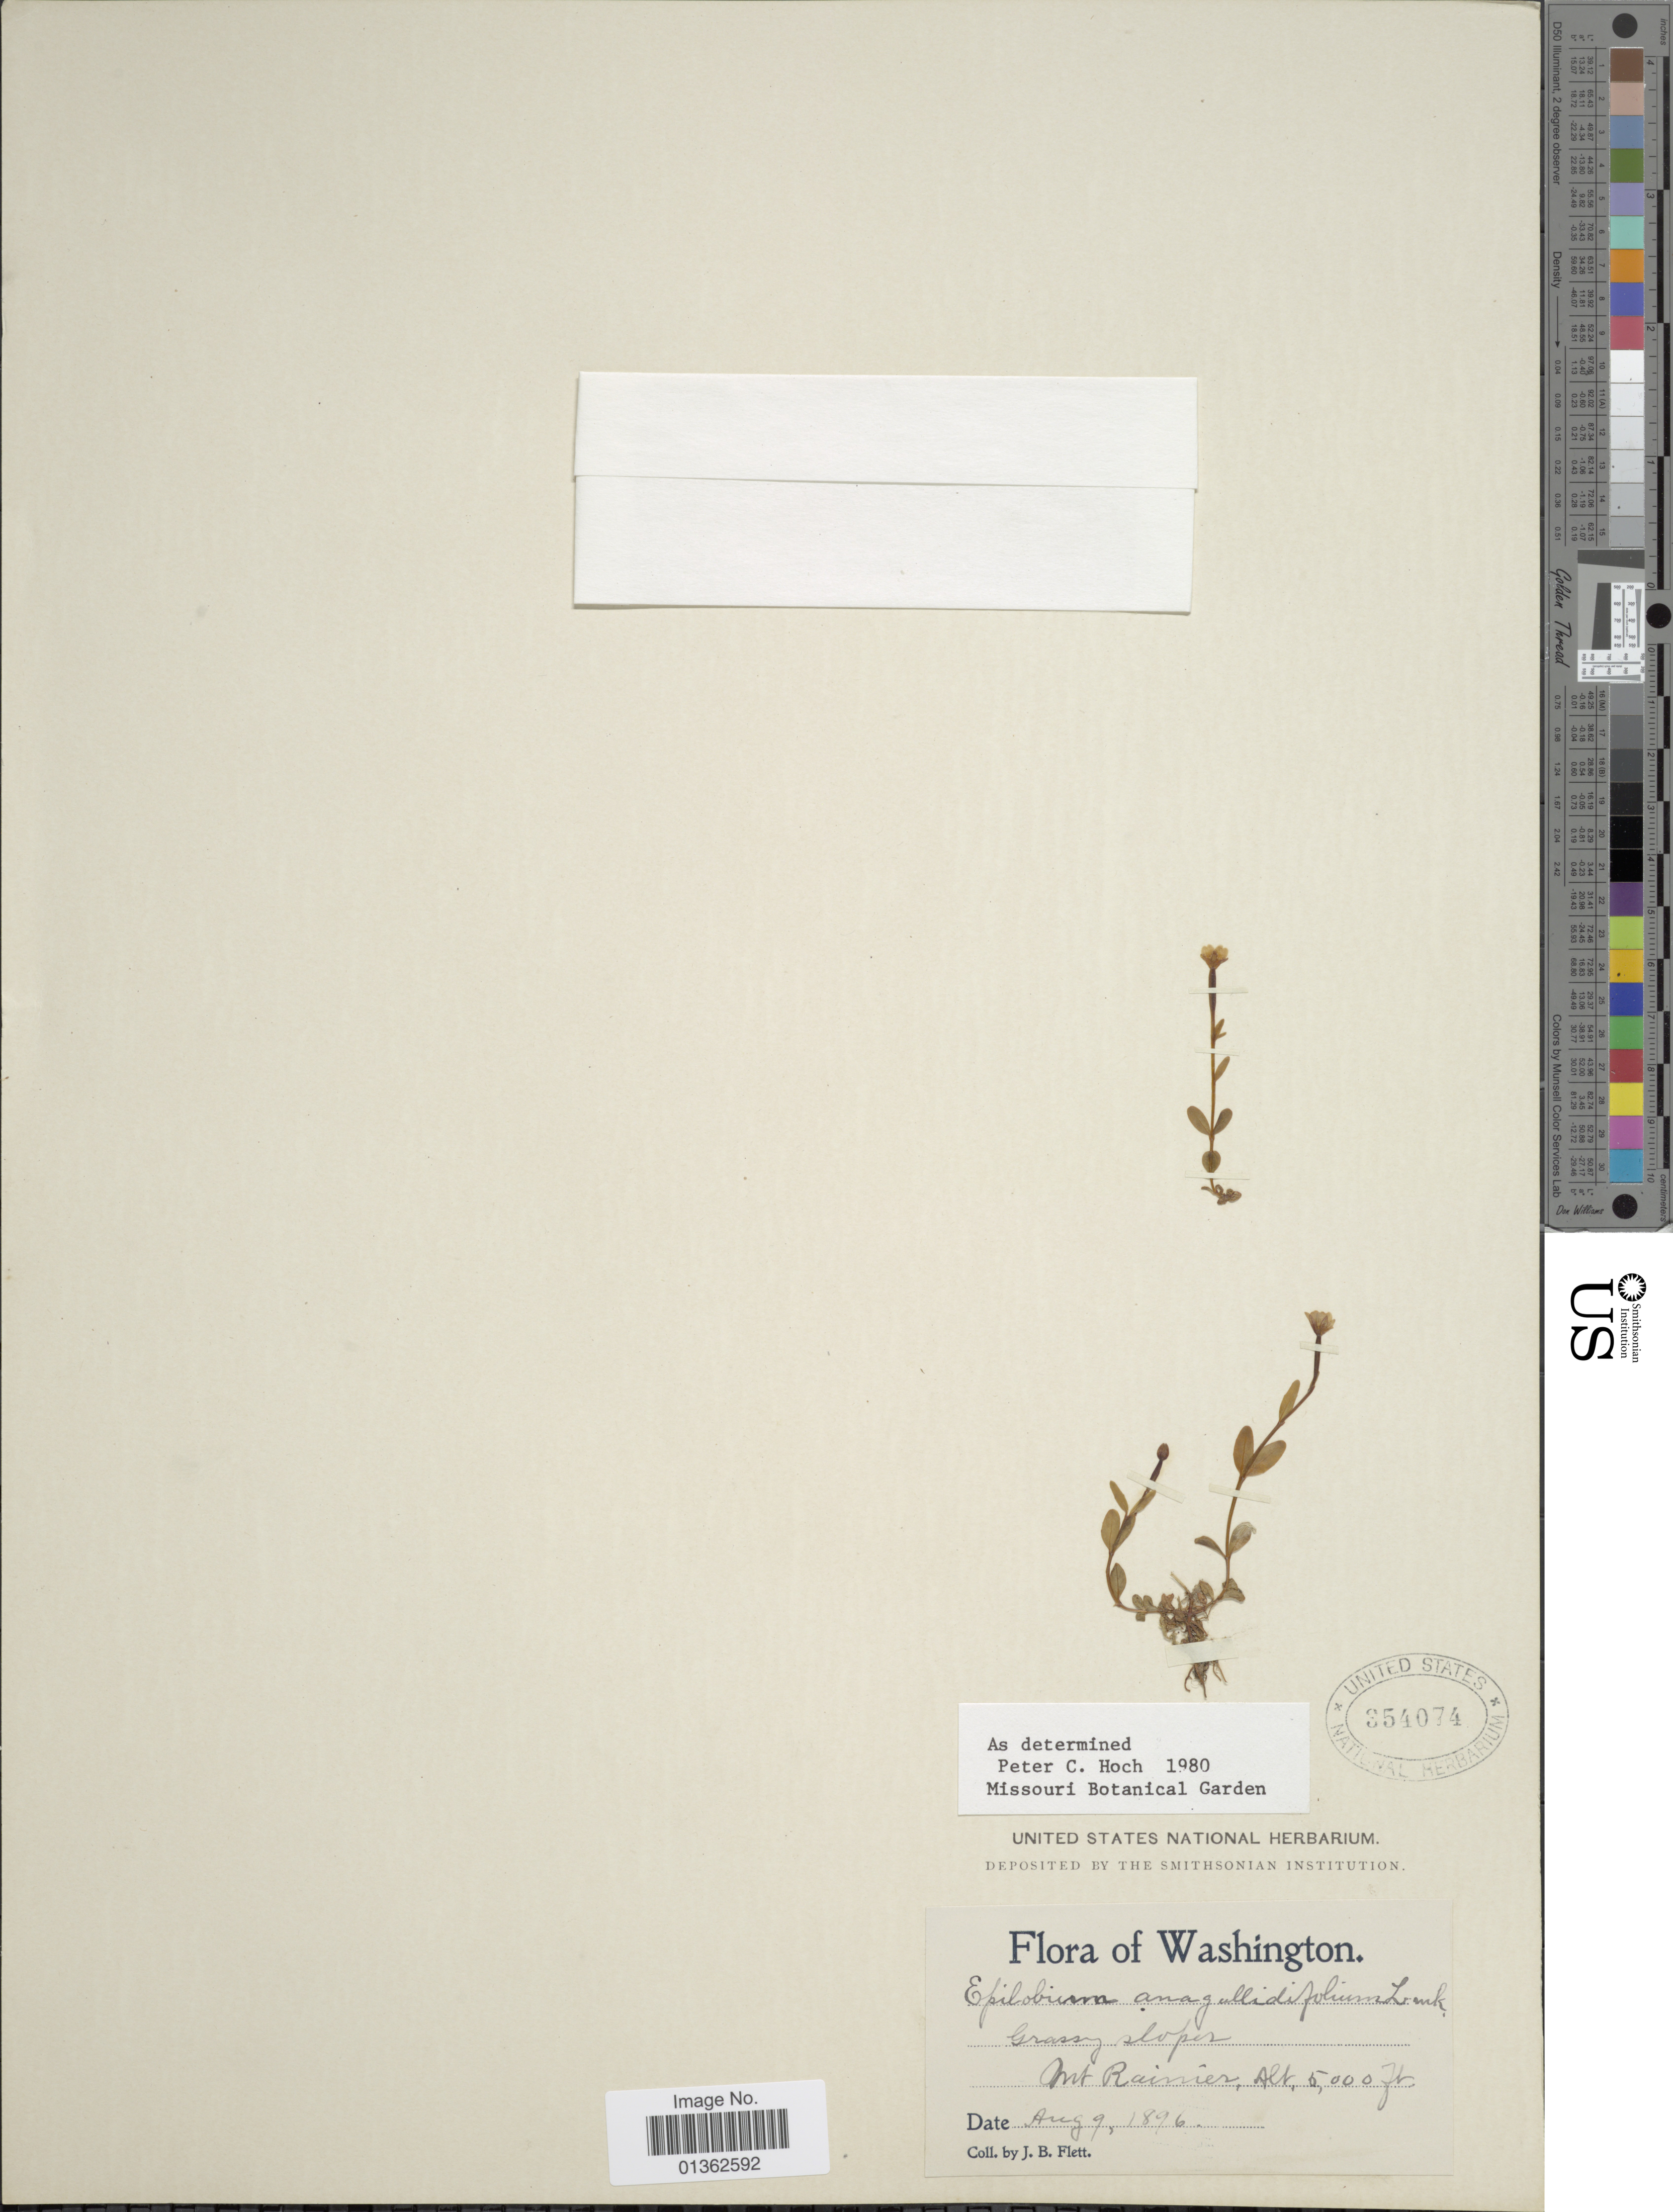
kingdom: Plantae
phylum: Tracheophyta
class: Magnoliopsida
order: Myrtales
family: Onagraceae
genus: Epilobium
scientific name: Epilobium anagallidifolium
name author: Lam.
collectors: J. Flett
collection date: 1896-08-09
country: United States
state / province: Washington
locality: Mt. Rainier.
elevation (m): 1524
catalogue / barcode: US 354074